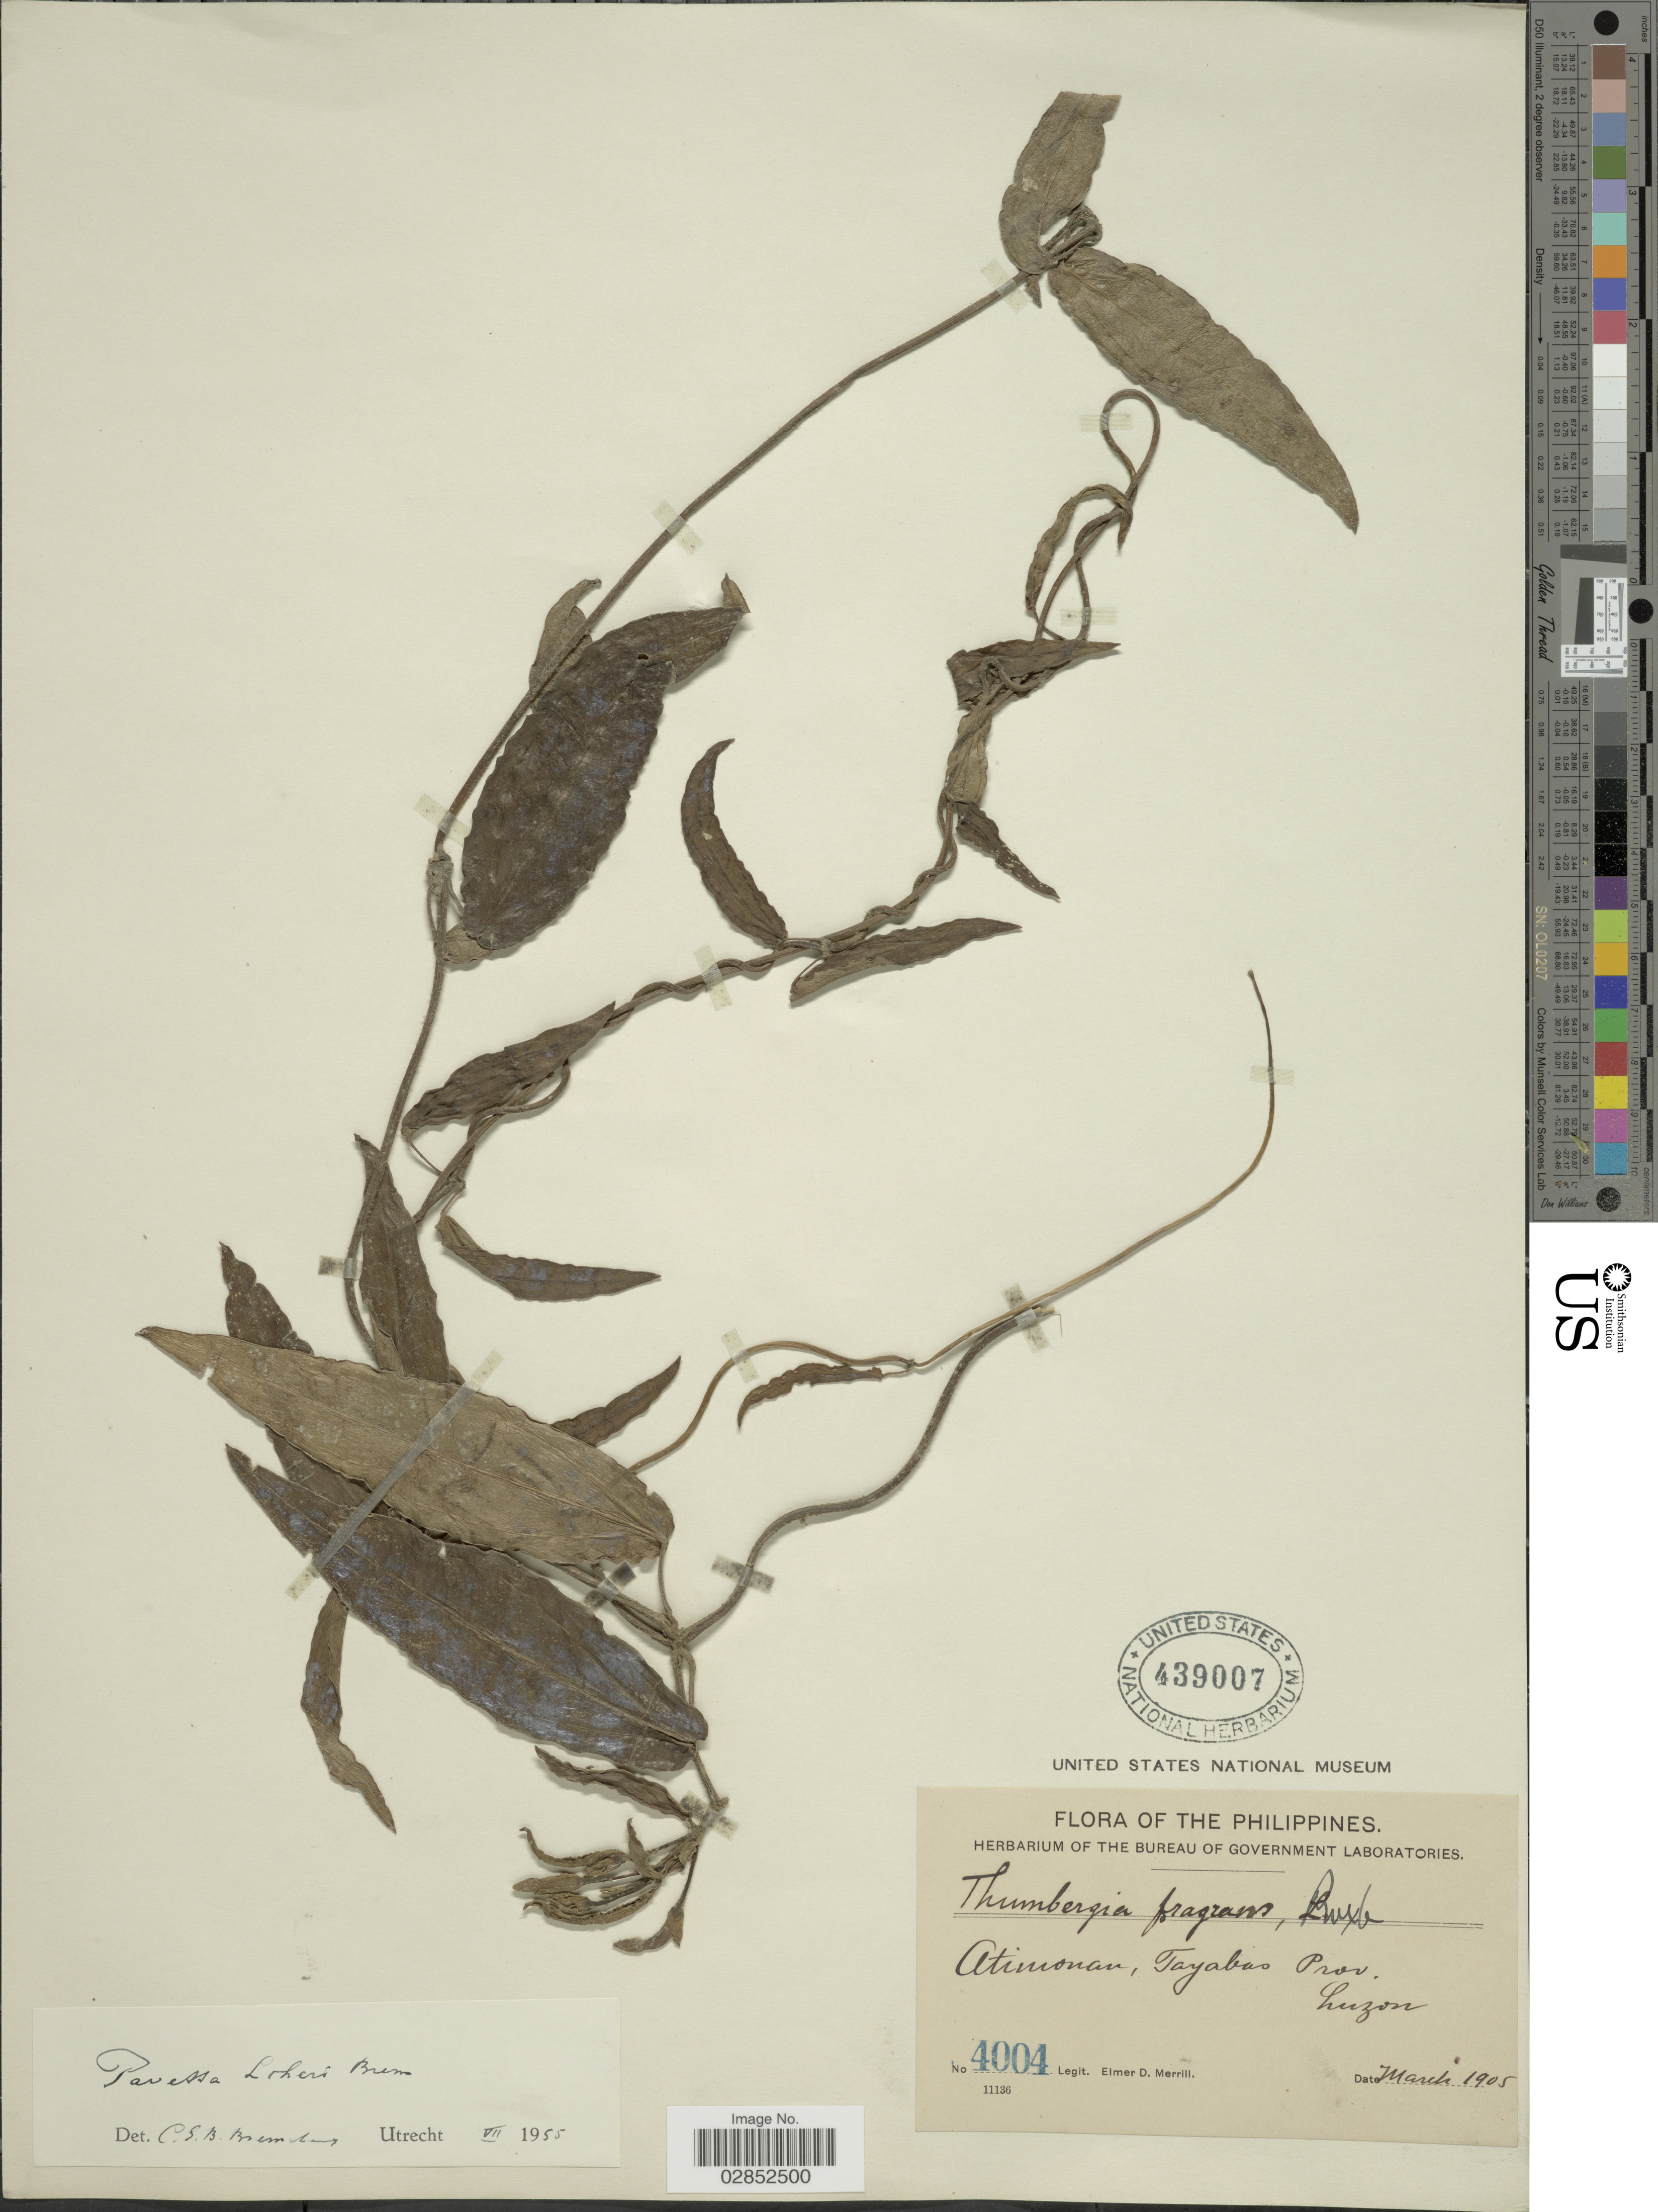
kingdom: Plantae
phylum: Tracheophyta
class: Magnoliopsida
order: Lamiales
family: Acanthaceae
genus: Thunbergia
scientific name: Thunbergia loheri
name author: Bremek.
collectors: E. D. Merrill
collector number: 4004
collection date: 1905-03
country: Philippines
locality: Atimonan, Tayabos Prov., Luzon.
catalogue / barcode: US 439007